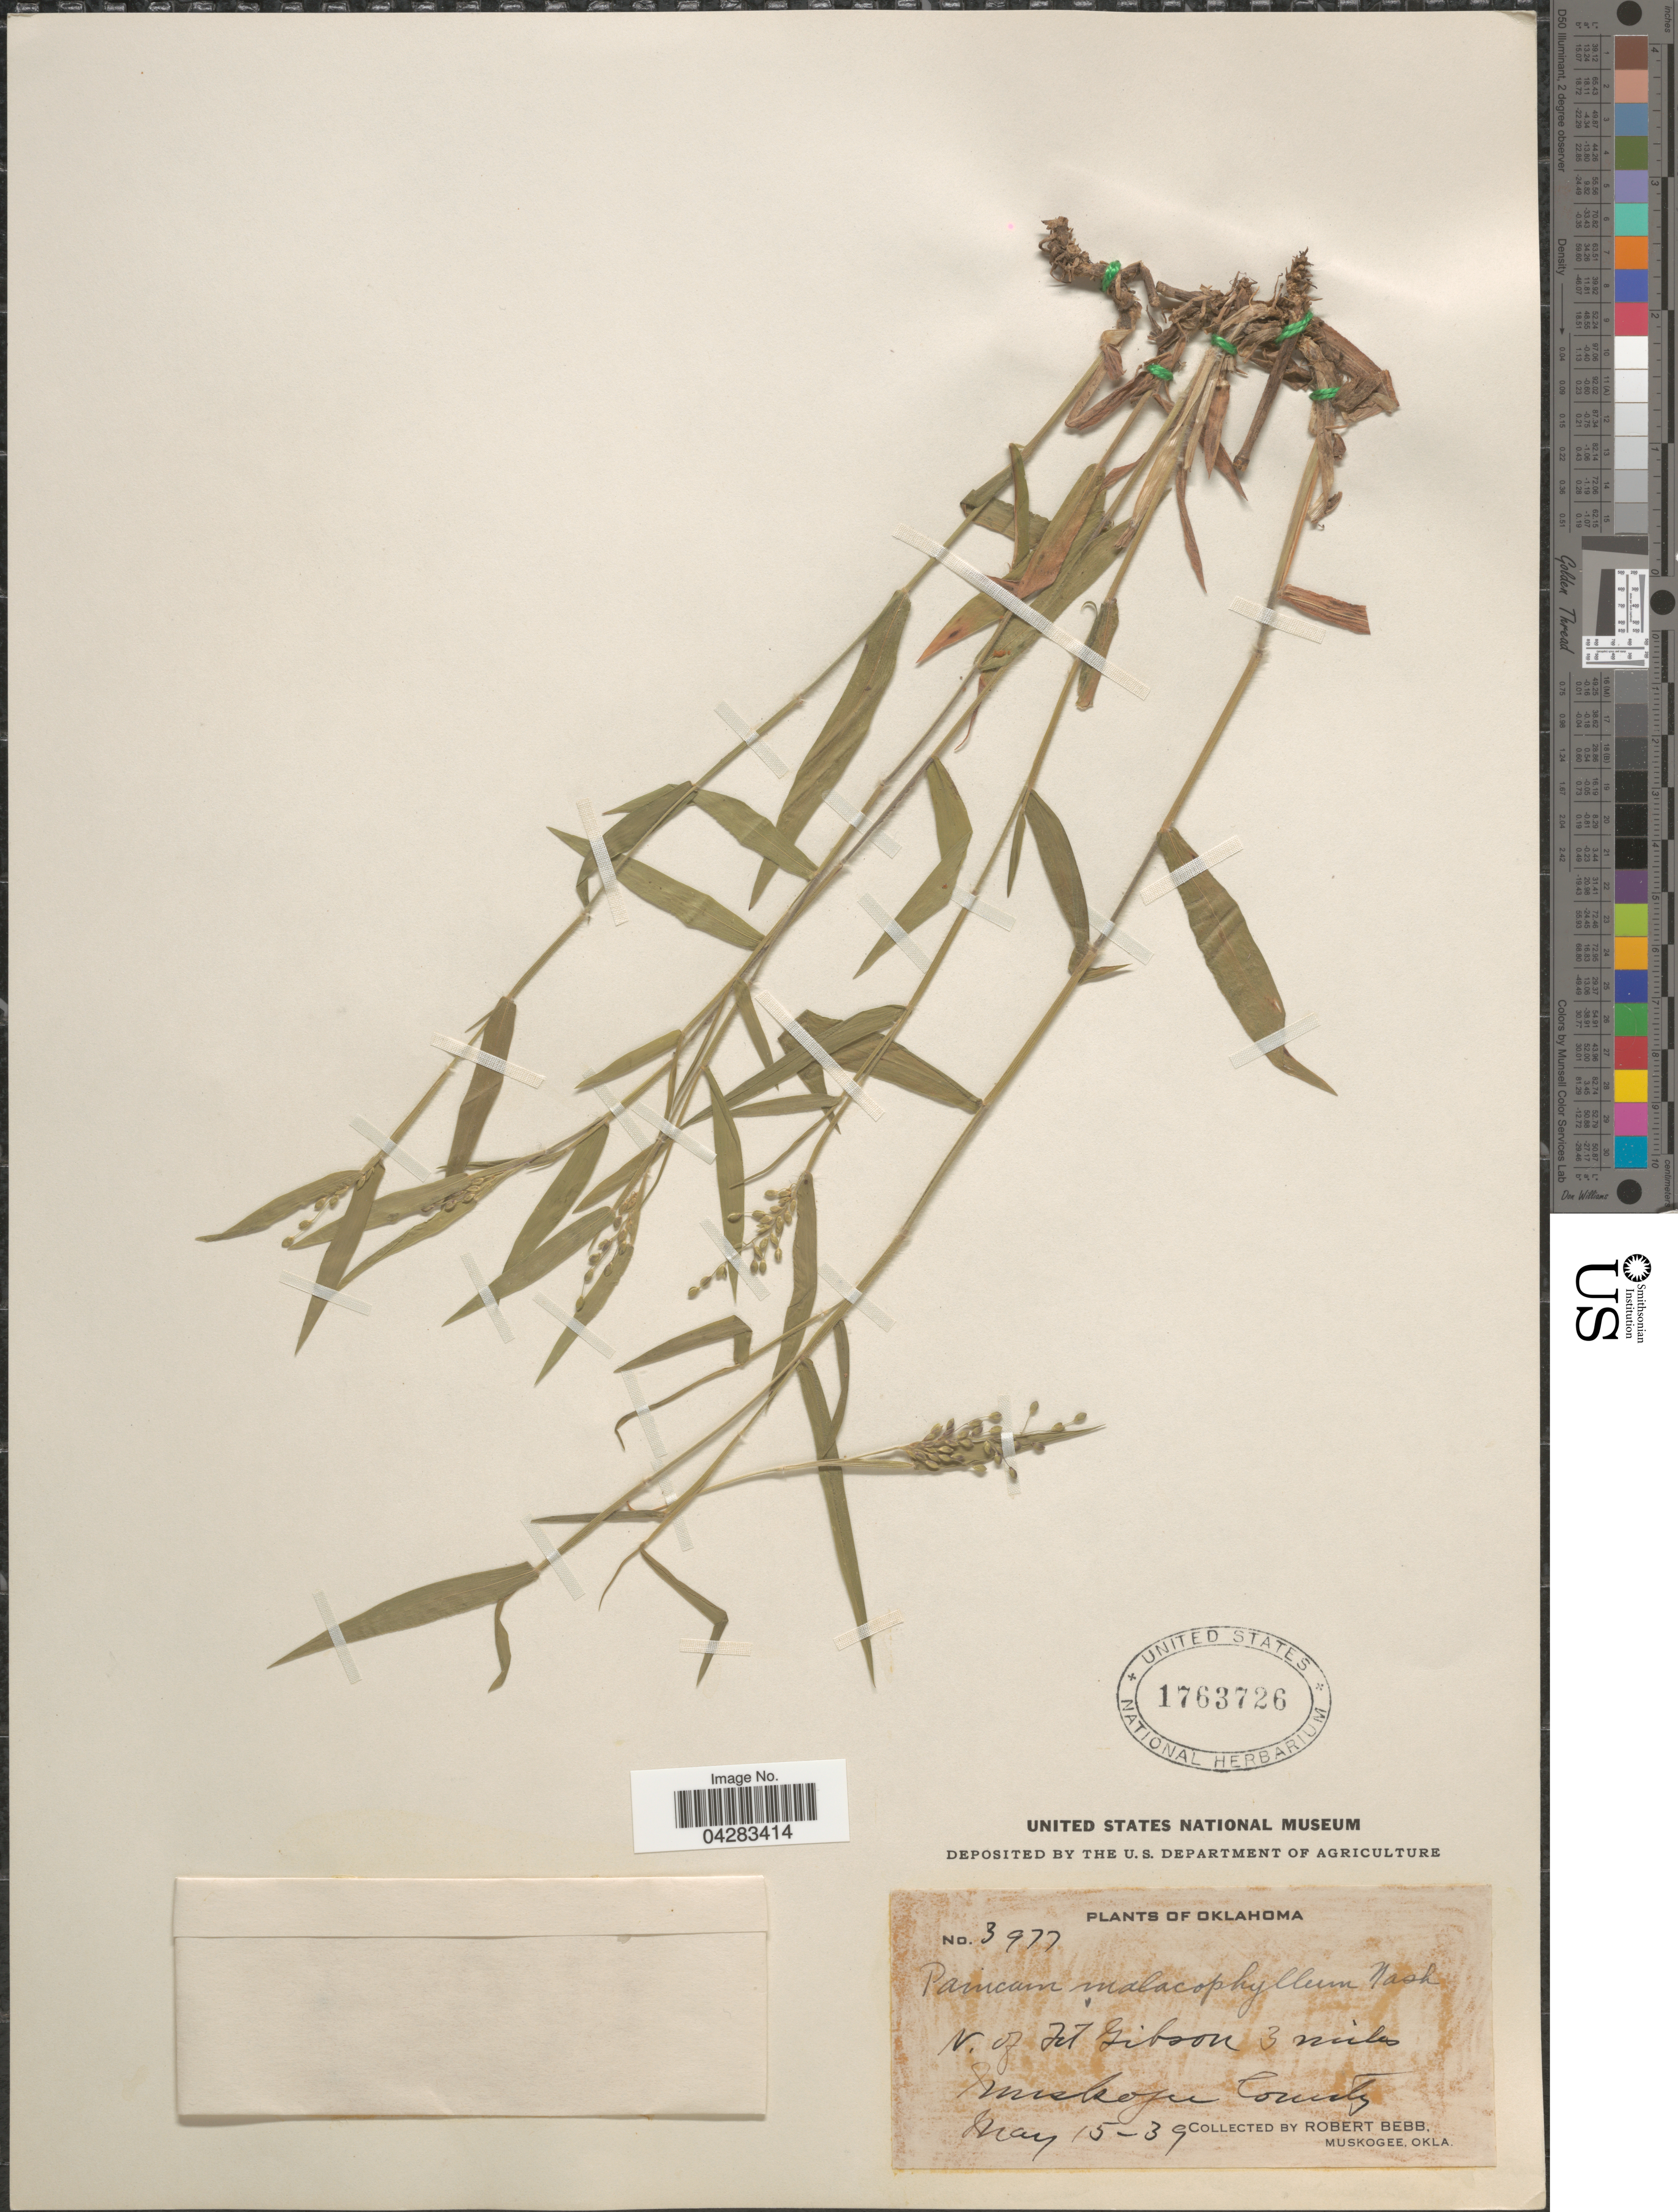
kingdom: Plantae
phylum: Tracheophyta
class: Liliopsida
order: Poales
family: Poaceae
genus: Dichanthelium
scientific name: Dichanthelium malacophyllum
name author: (Nash) Gould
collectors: R. Bebb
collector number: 3977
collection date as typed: Transcribed d/m/y: 15/5/39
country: United States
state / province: Oklahoma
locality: N. of Ft. Gibson 3 miles Muskogee County.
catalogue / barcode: US 1763726